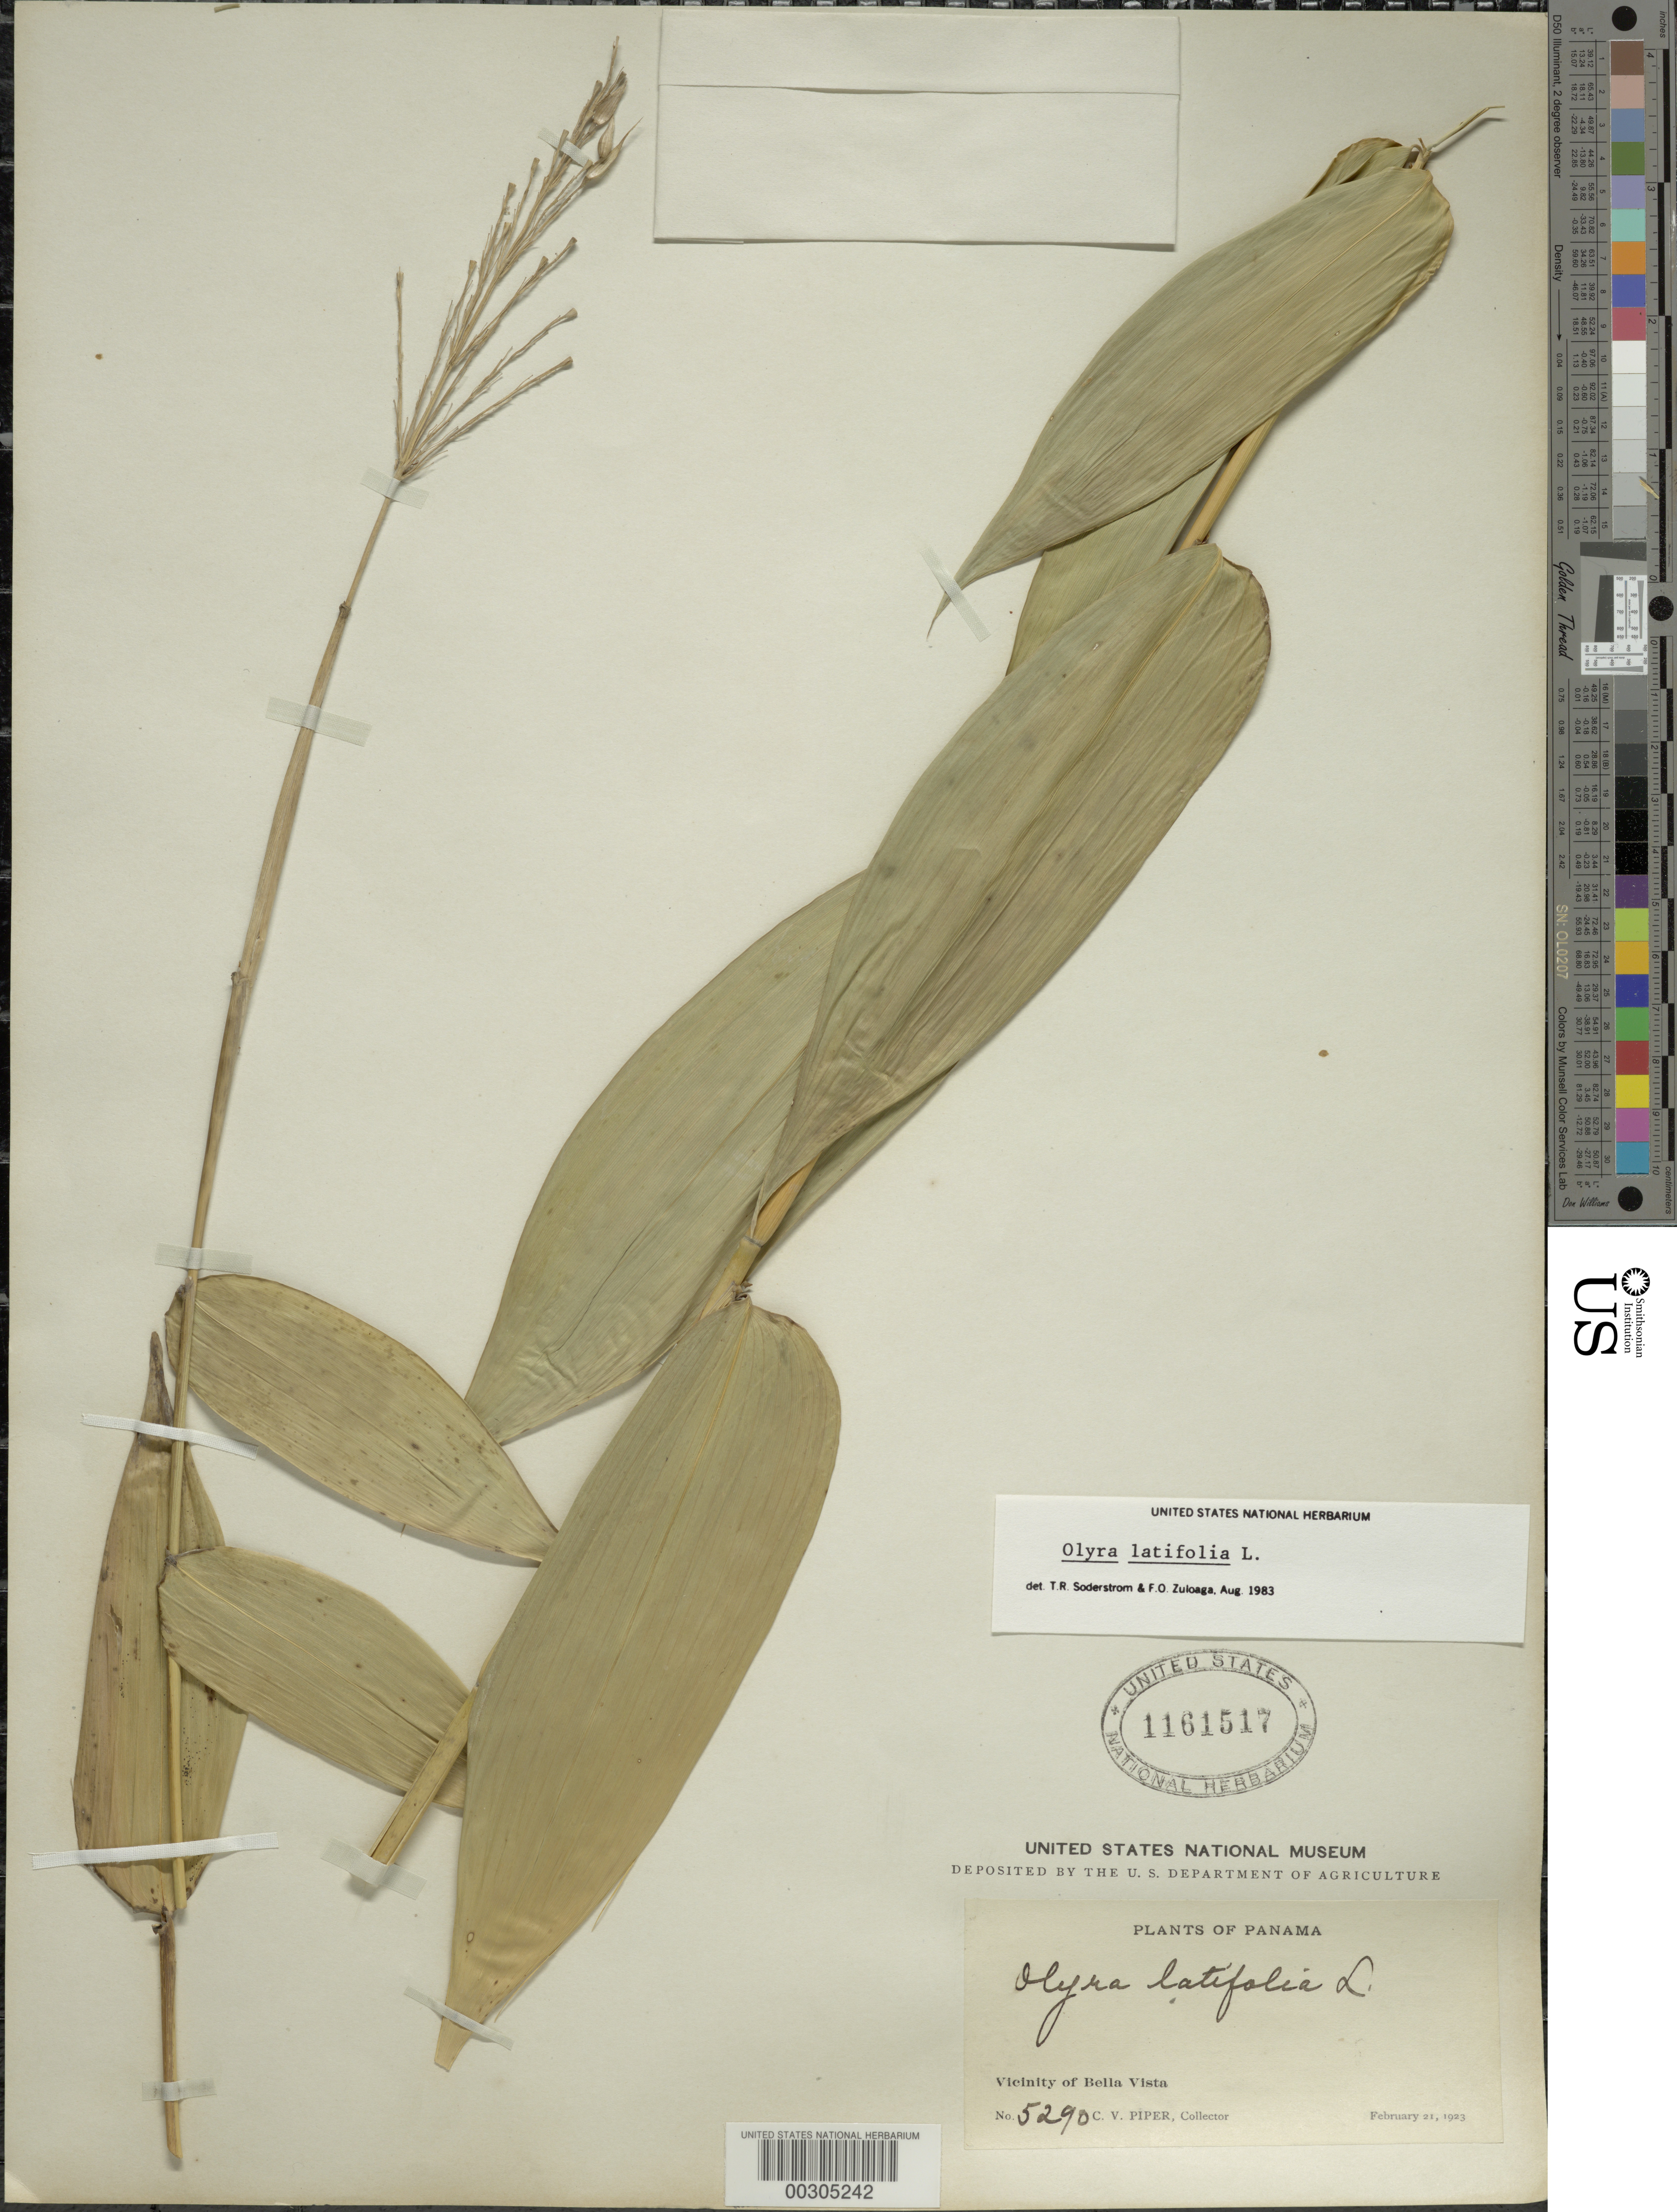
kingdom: Plantae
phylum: Tracheophyta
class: Liliopsida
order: Poales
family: Poaceae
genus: Olyra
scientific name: Olyra latifolia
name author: L.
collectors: C. V. Piper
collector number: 5290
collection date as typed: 21 Feb 1923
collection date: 1923-02-21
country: Panama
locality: Bella Vista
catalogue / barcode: US 1161517